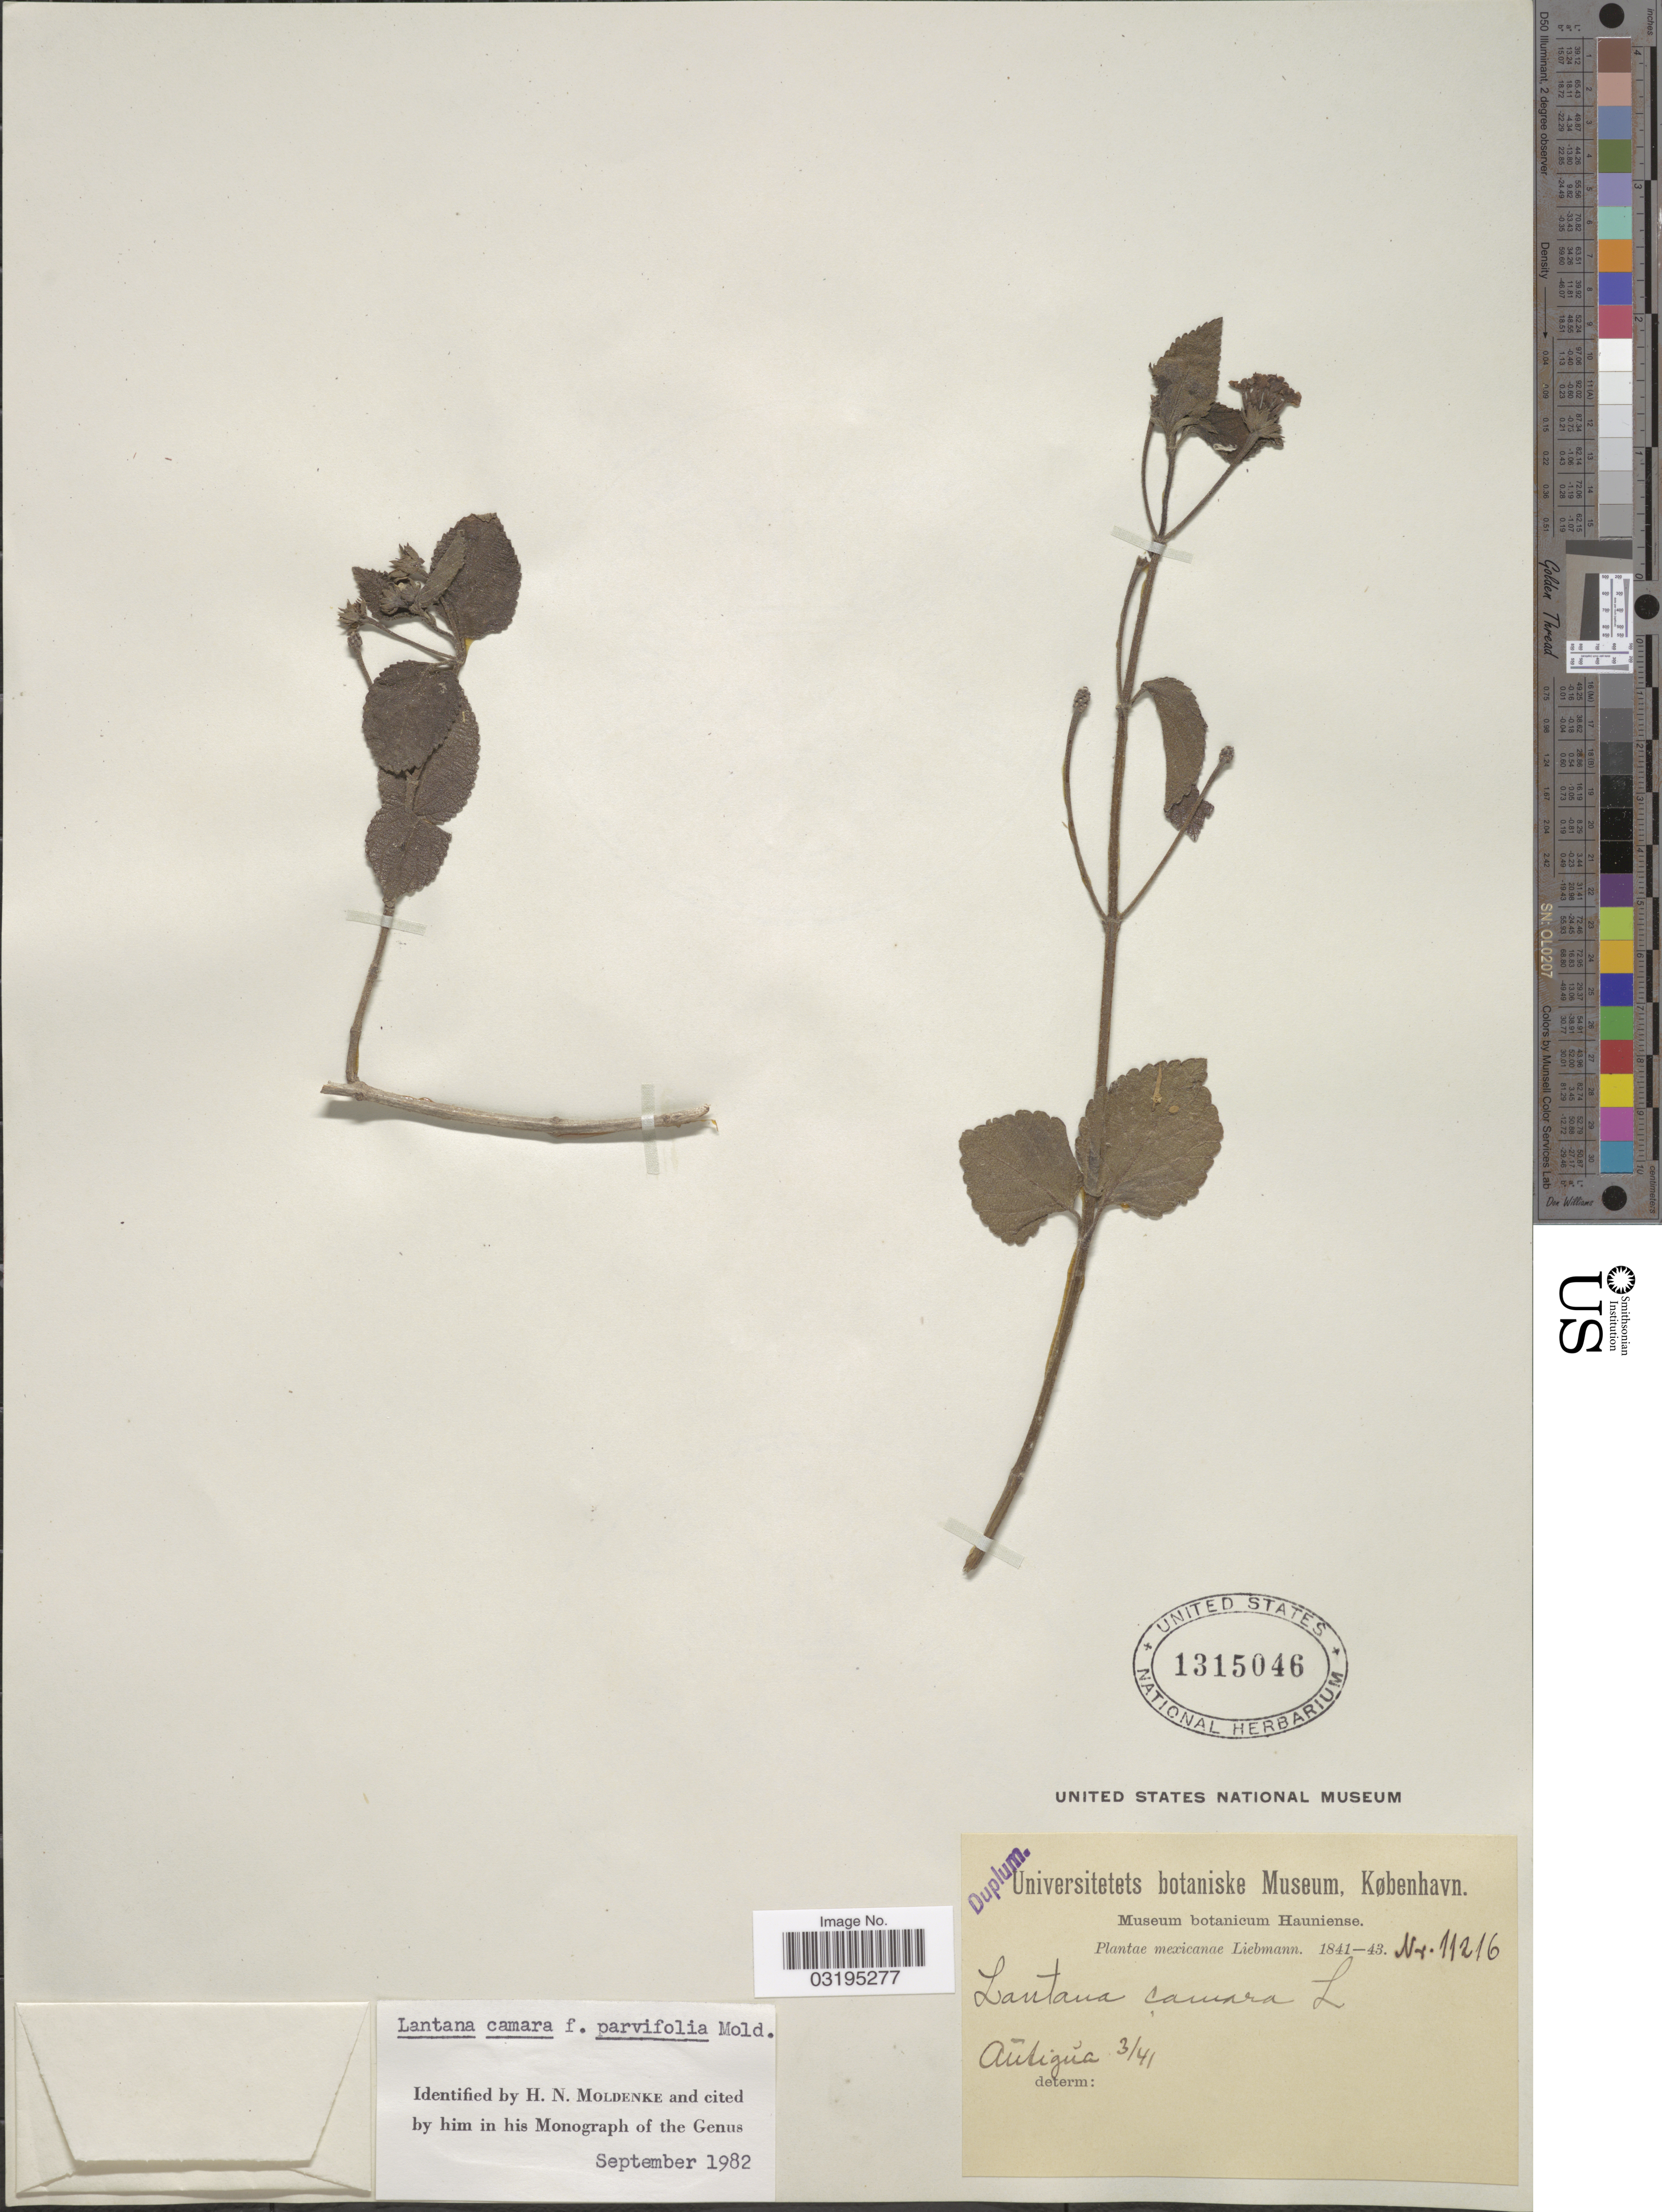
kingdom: Plantae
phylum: Tracheophyta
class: Magnoliopsida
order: Lamiales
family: Verbenaceae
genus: Lantana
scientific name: Lantana camara f. parvifolia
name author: Moldenke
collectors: Liebmann, --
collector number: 11216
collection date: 1841-03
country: Mexico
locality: Antigua.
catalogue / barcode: US 1315046